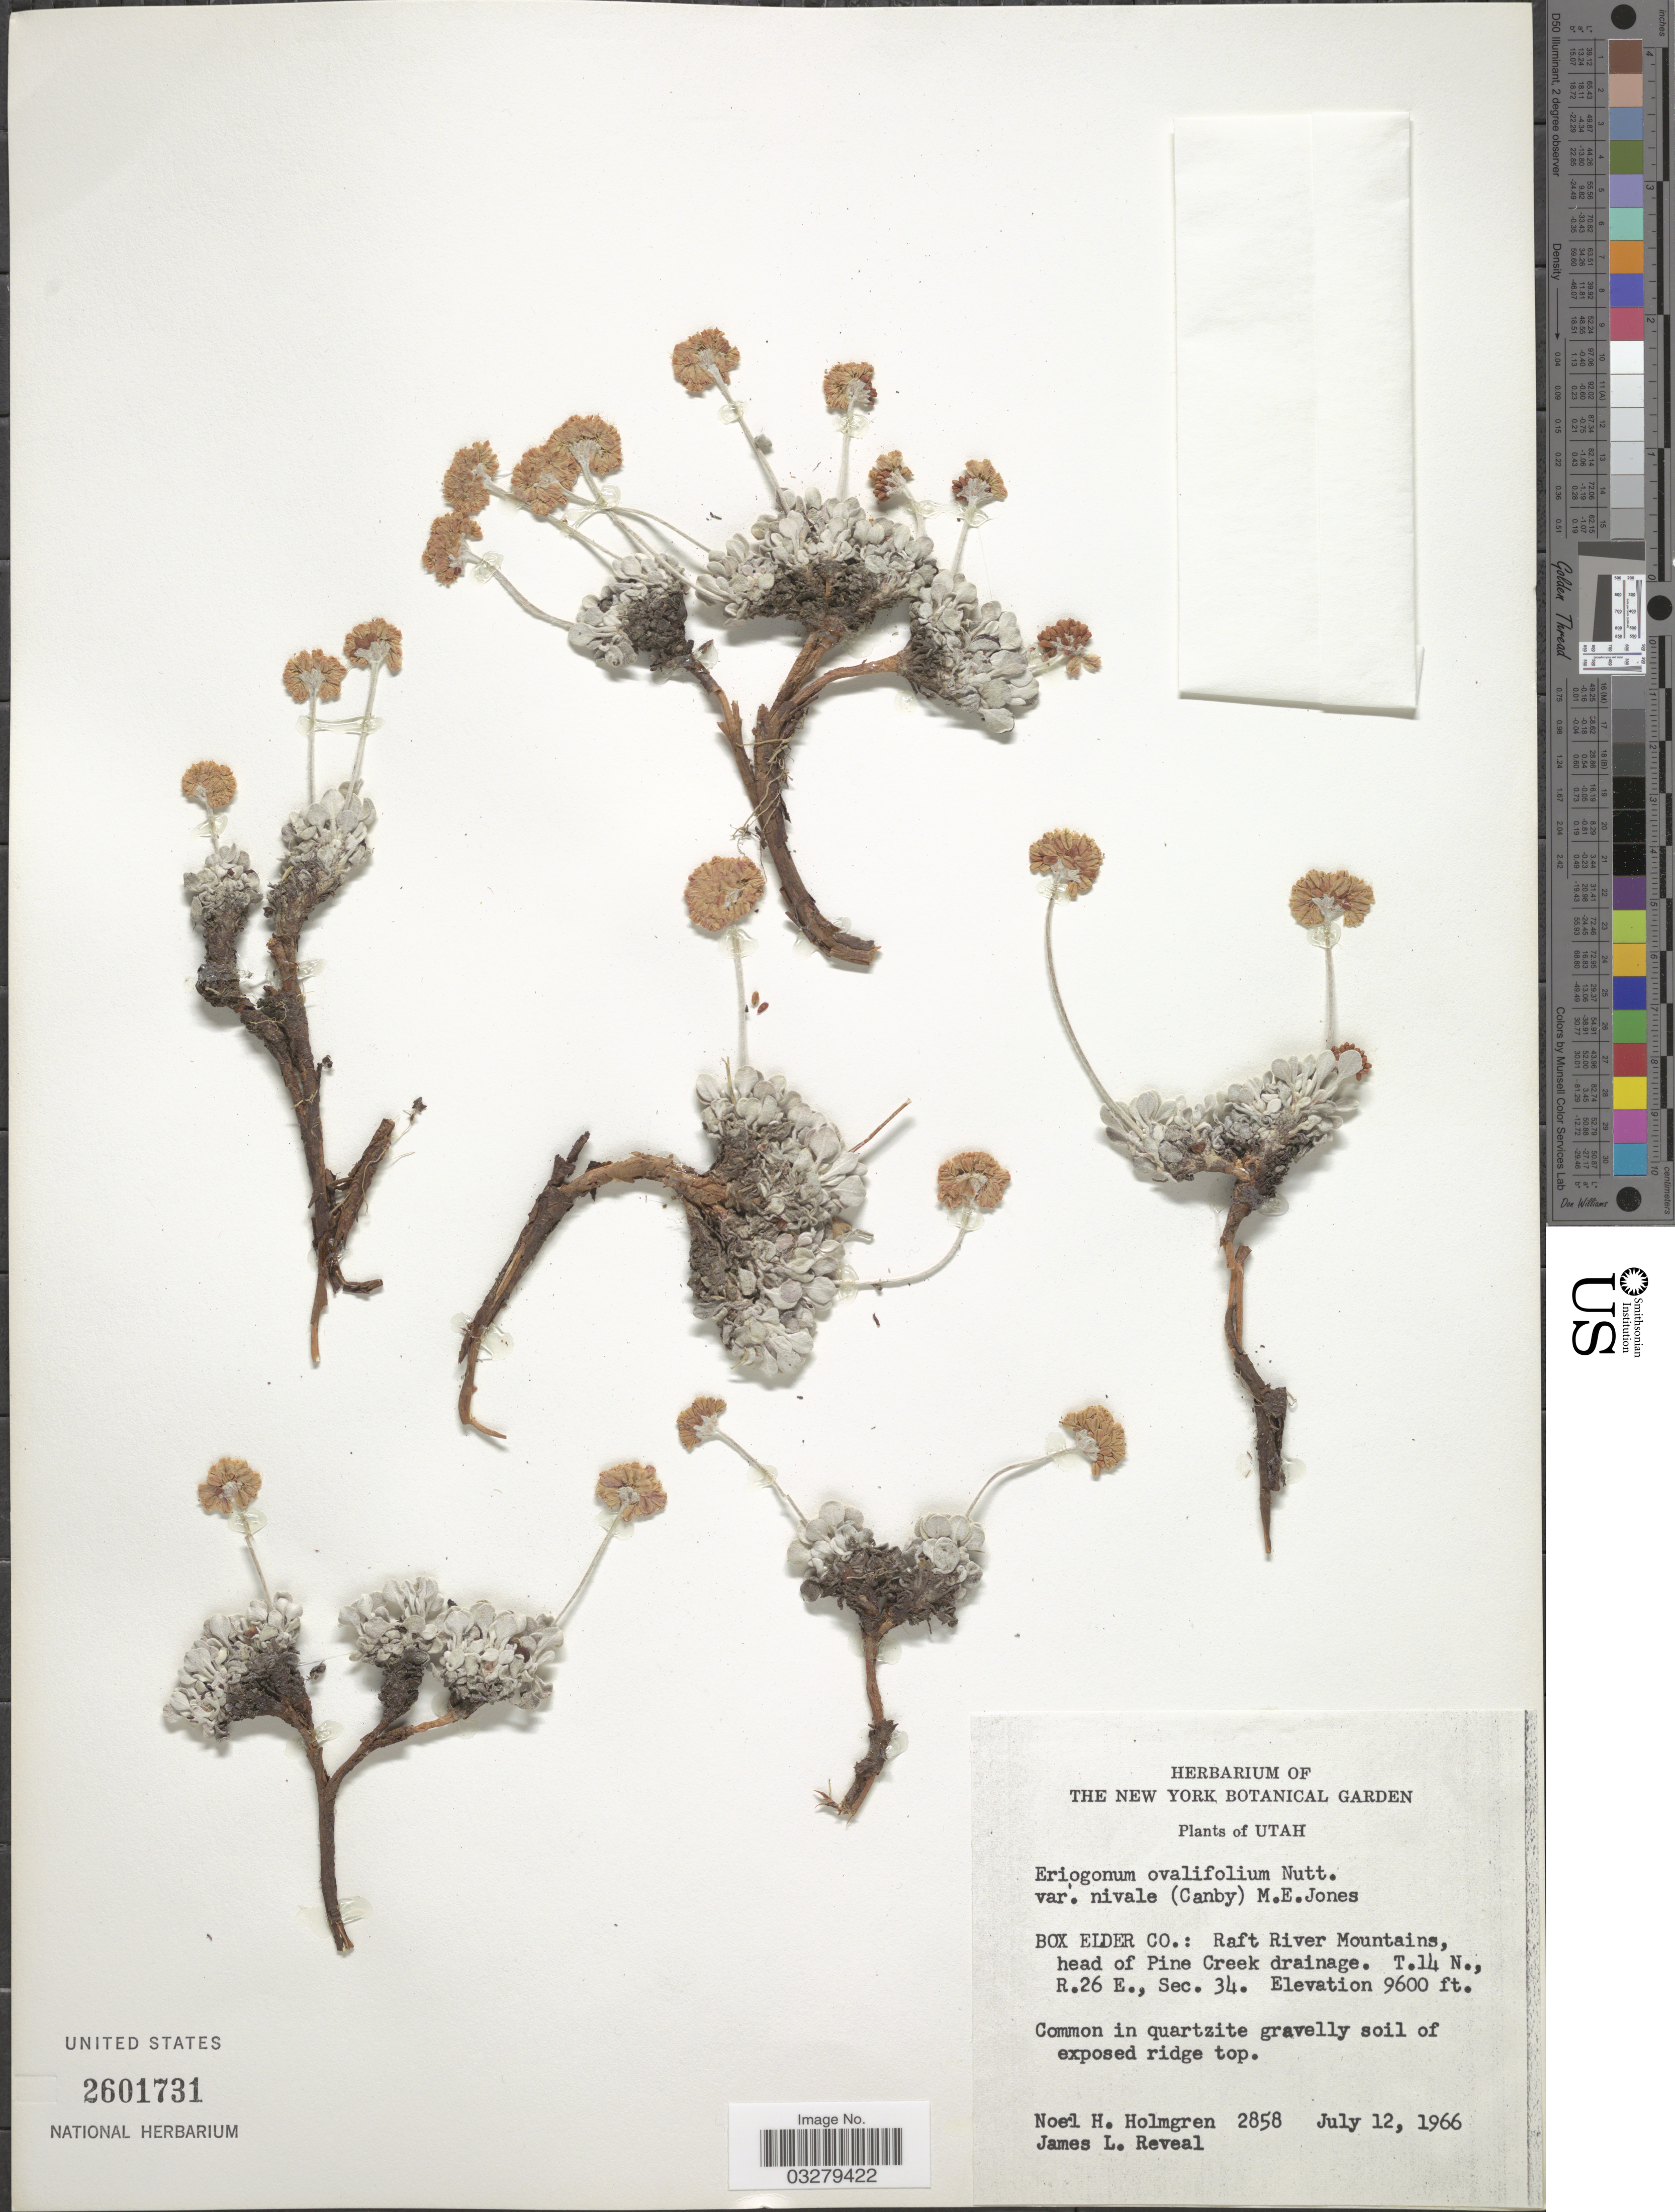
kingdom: Plantae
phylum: Tracheophyta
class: Magnoliopsida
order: Caryophyllales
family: Polygonaceae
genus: Eriogonum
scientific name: Eriogonum ovalifolium var. nivale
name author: (Canby ex Coville) M.E. Jones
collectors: N. H. Holmgren & J. L. Reveal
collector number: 2858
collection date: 1966-07-12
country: United States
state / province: Utah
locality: Box Elder Co.: Raft River Mountains, head of Pine Creek drainage. T14N, R26E, Sec.34.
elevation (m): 2926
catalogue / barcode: US 2601731